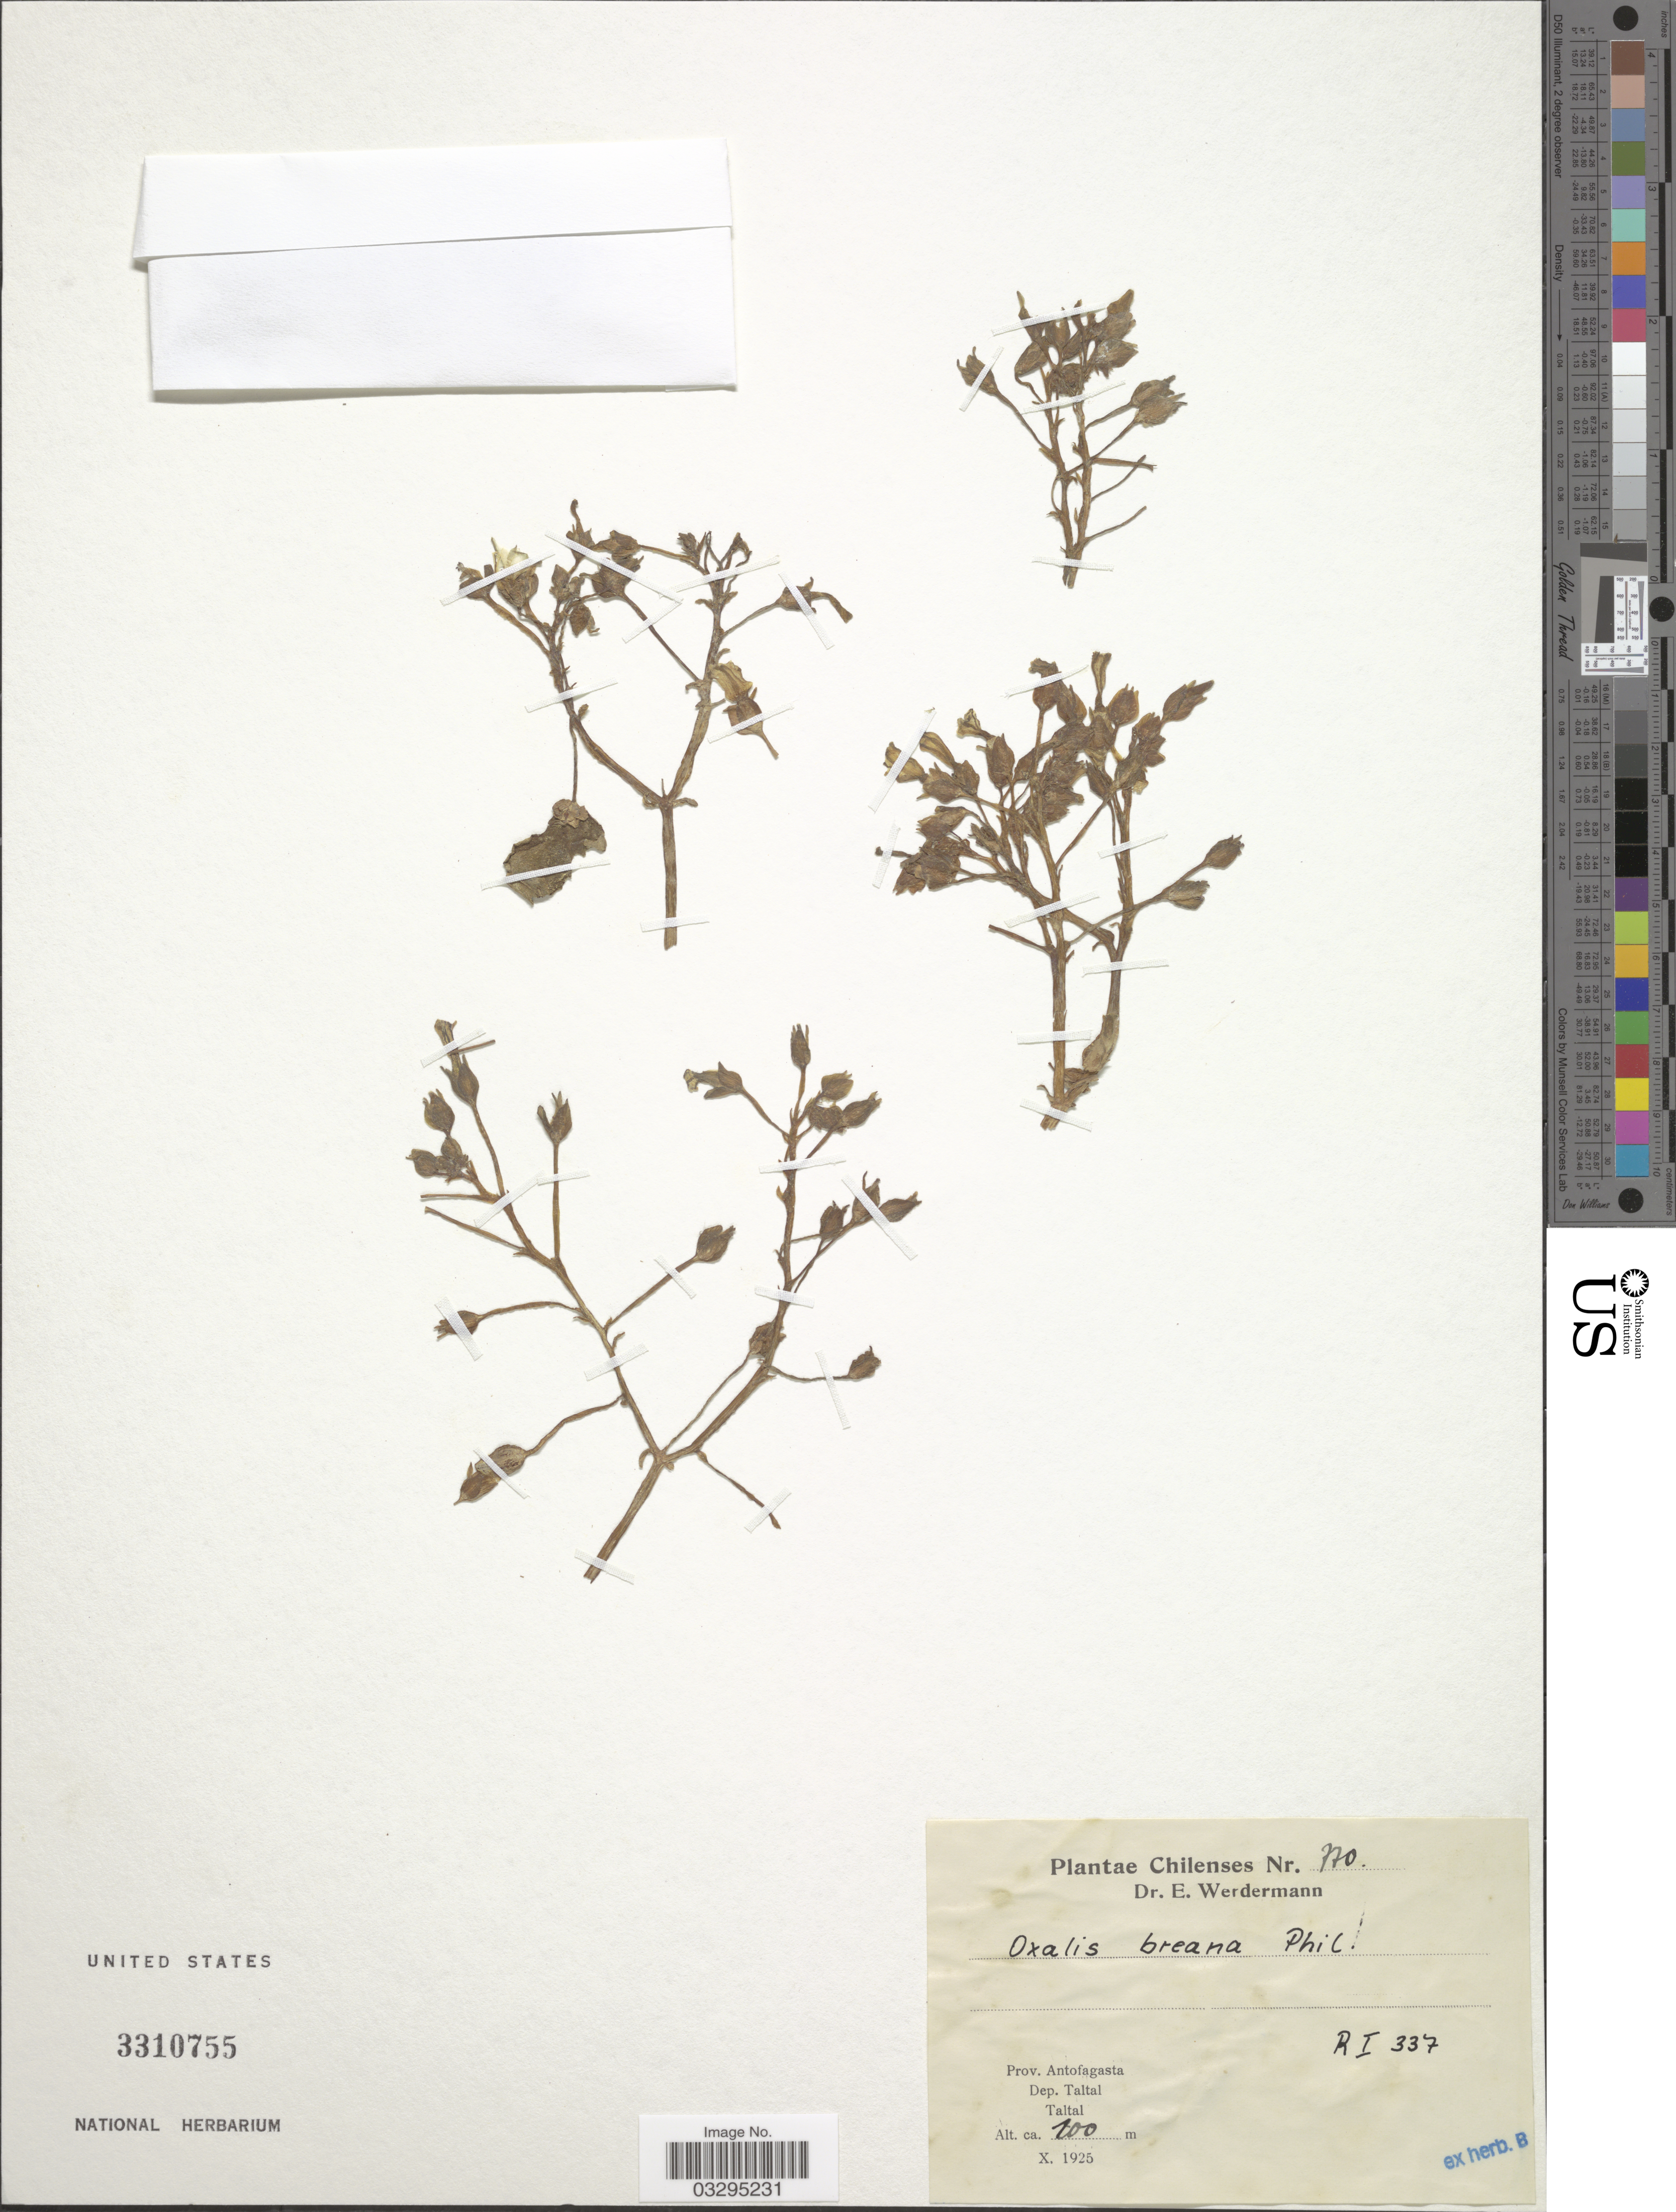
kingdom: Plantae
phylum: Tracheophyta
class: Magnoliopsida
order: Oxalidales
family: Oxalidaceae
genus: Oxalis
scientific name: Oxalis breana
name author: Phil.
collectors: E. Werdermann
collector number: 770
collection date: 1925-10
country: Chile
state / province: Antofagasta (II)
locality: Dep. Taltal. Taltal.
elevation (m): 700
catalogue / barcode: US 3310755